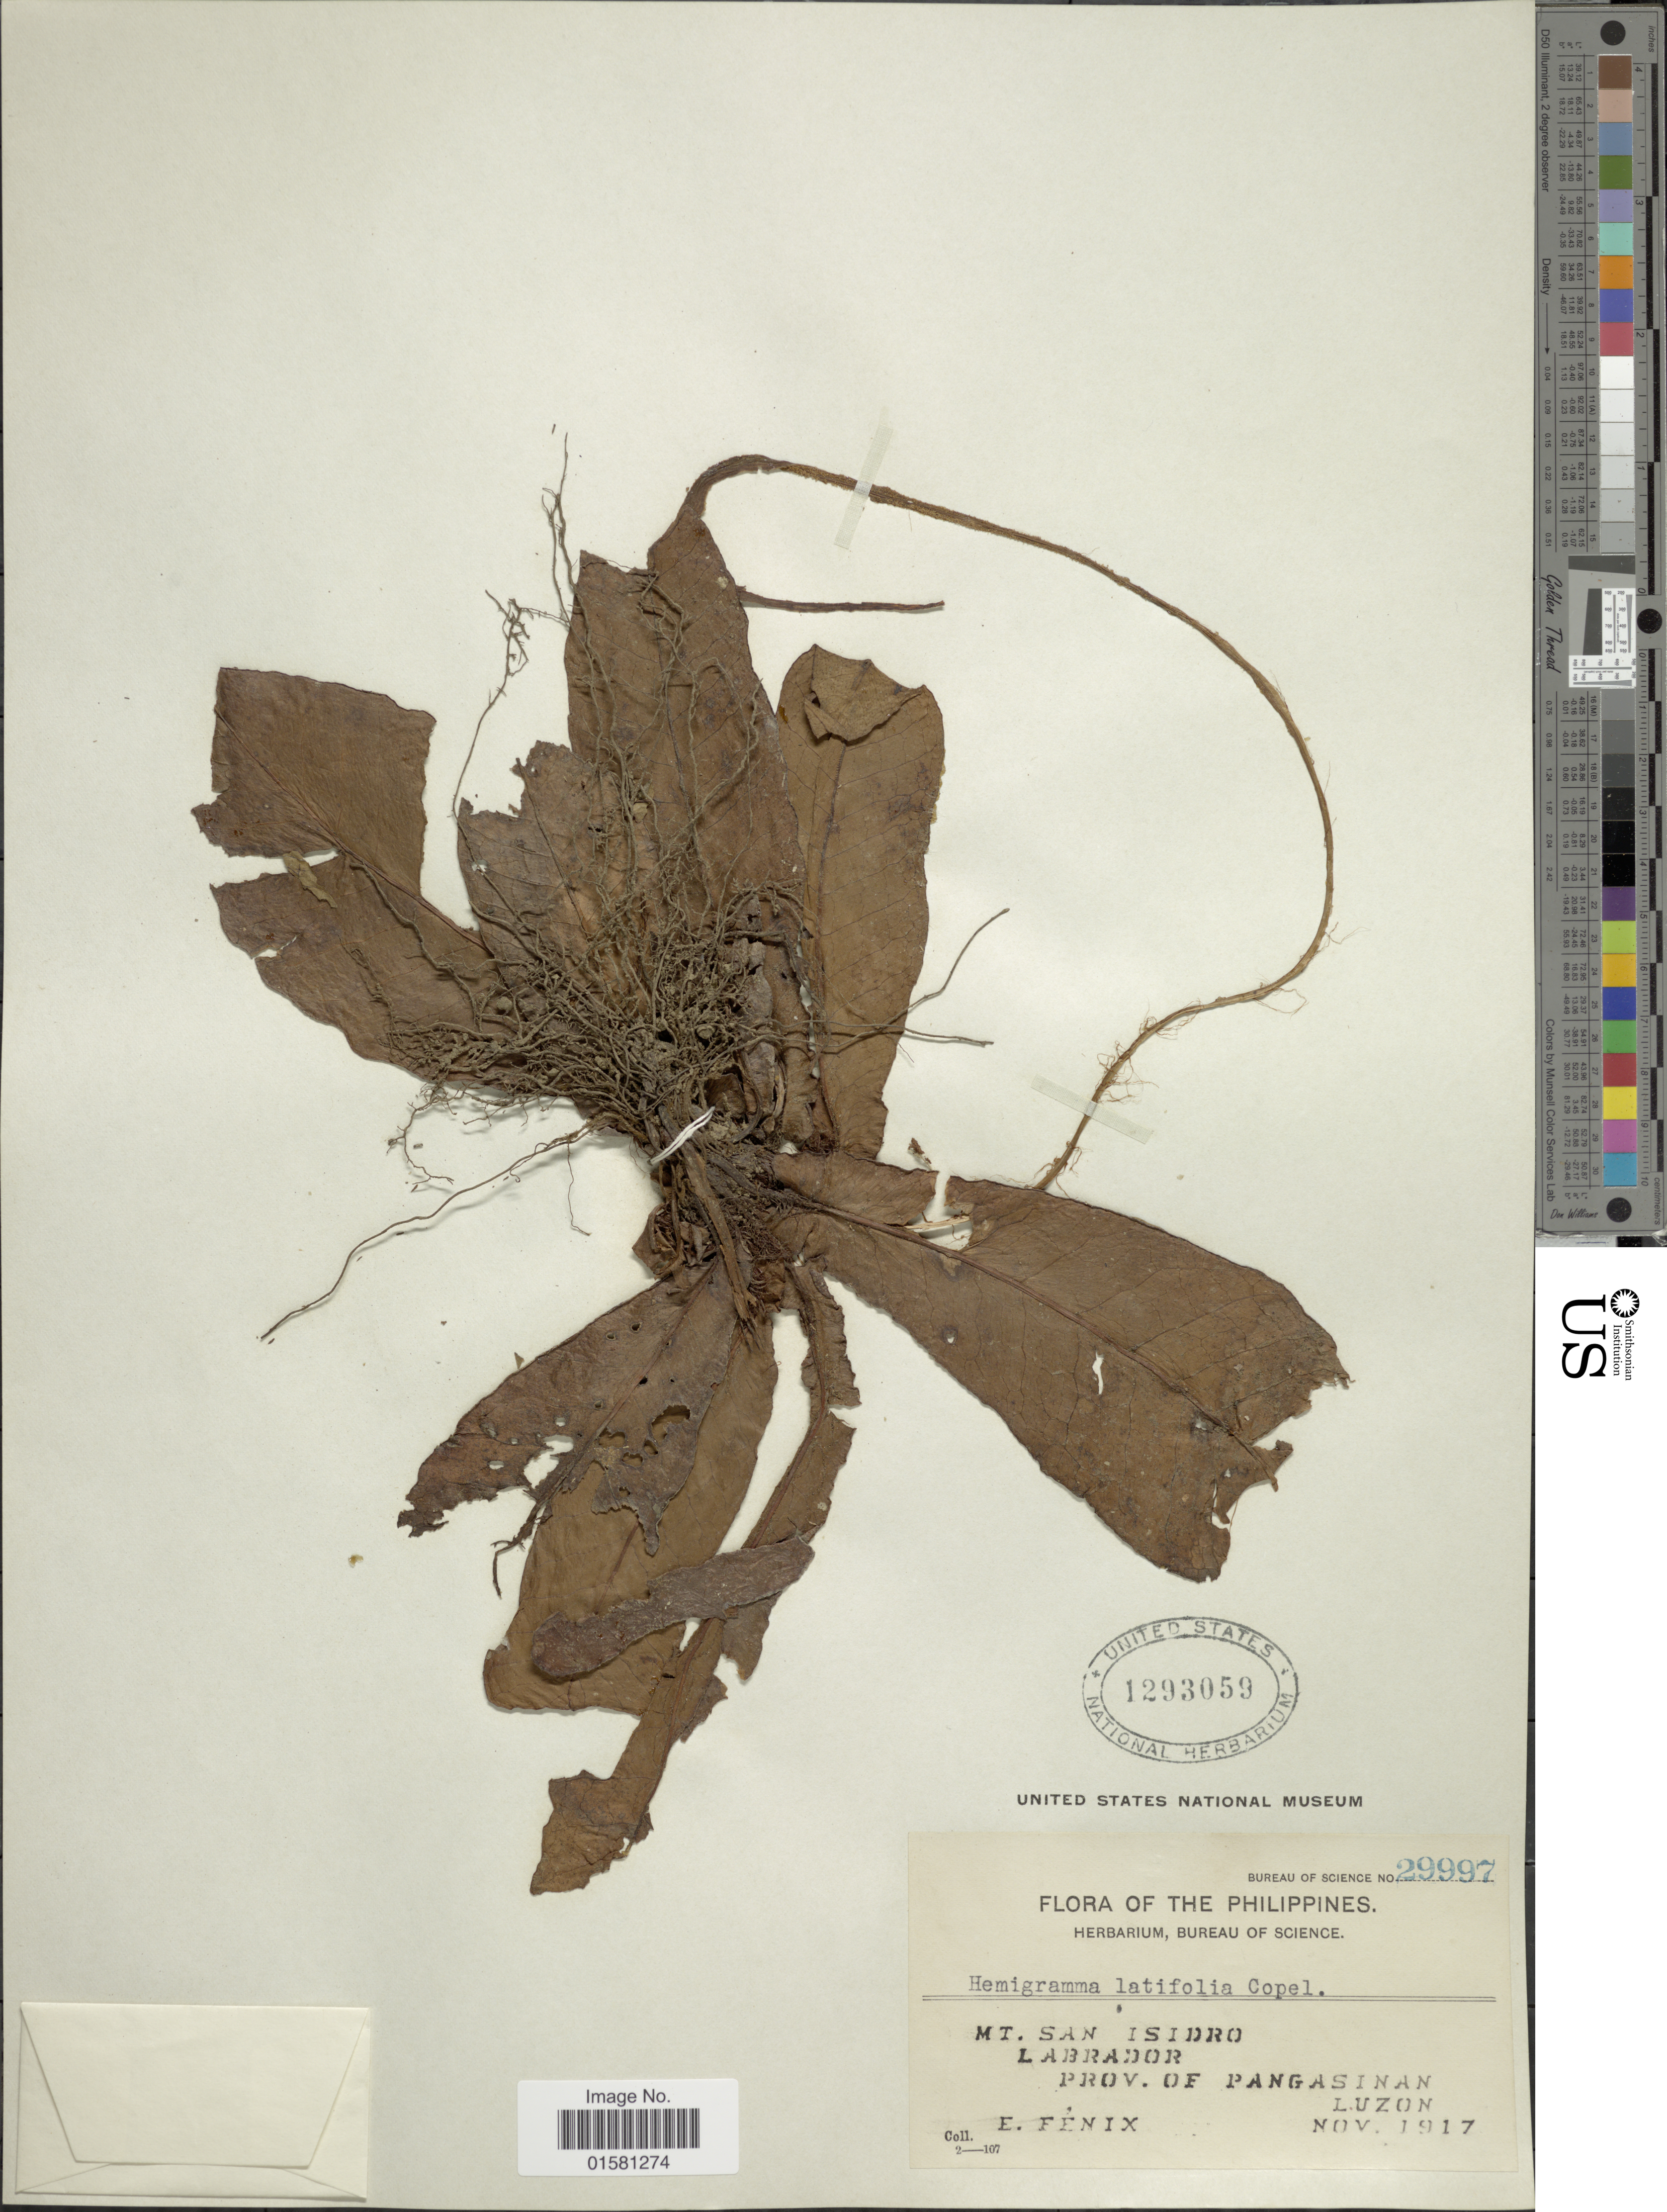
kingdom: Plantae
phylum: Tracheophyta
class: Polypodiopsida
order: Polypodiales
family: Tectariaceae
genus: Tectaria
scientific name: Tectaria taccifolia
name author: (Fée) M.G. Price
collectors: E. Fénix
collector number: Bureau of Science no. 29997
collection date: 1917-11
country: Philippines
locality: Phillippines, Mr. San Isidro, Labrador, Prov. of Pangasinan, Luzon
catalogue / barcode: US 1293059